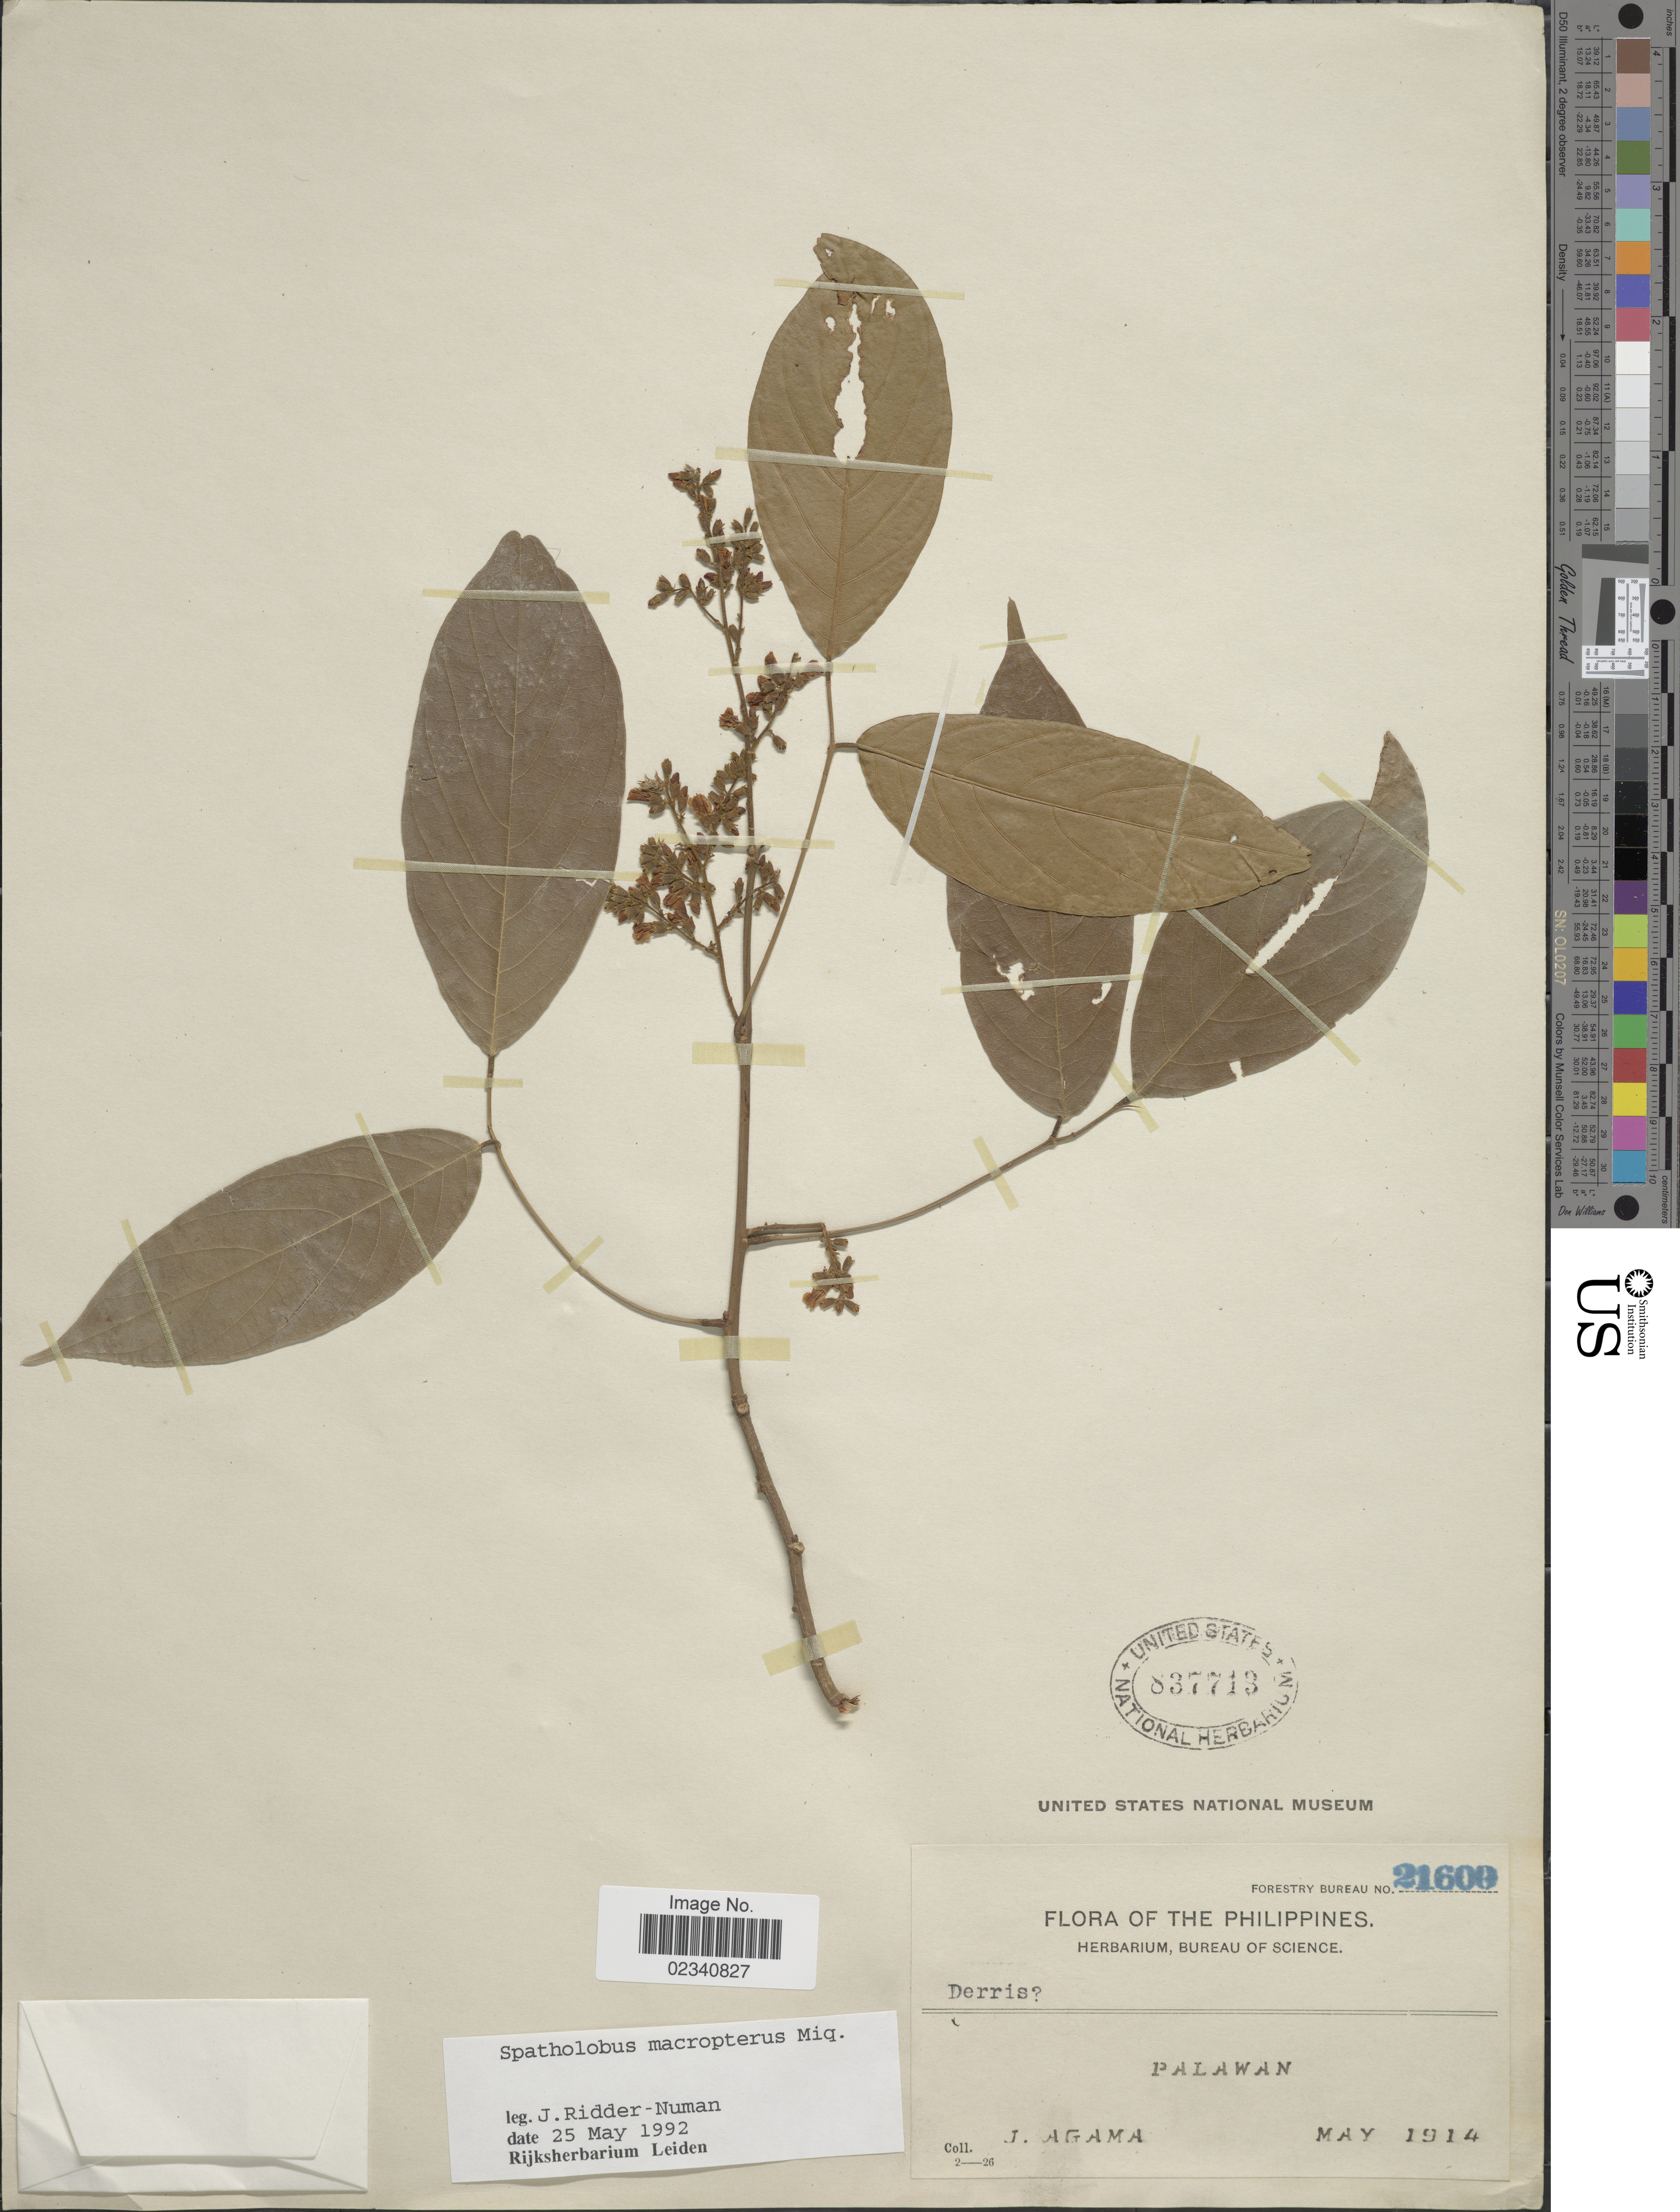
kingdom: Plantae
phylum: Tracheophyta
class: Magnoliopsida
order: Fabales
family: Fabaceae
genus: Spatholobus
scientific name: Spatholobus macropterus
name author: Miq.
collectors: J. Agama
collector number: Forestry Bureau 21600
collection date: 1914-05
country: Philippines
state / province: Mimaropa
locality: Palawan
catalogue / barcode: US 837713